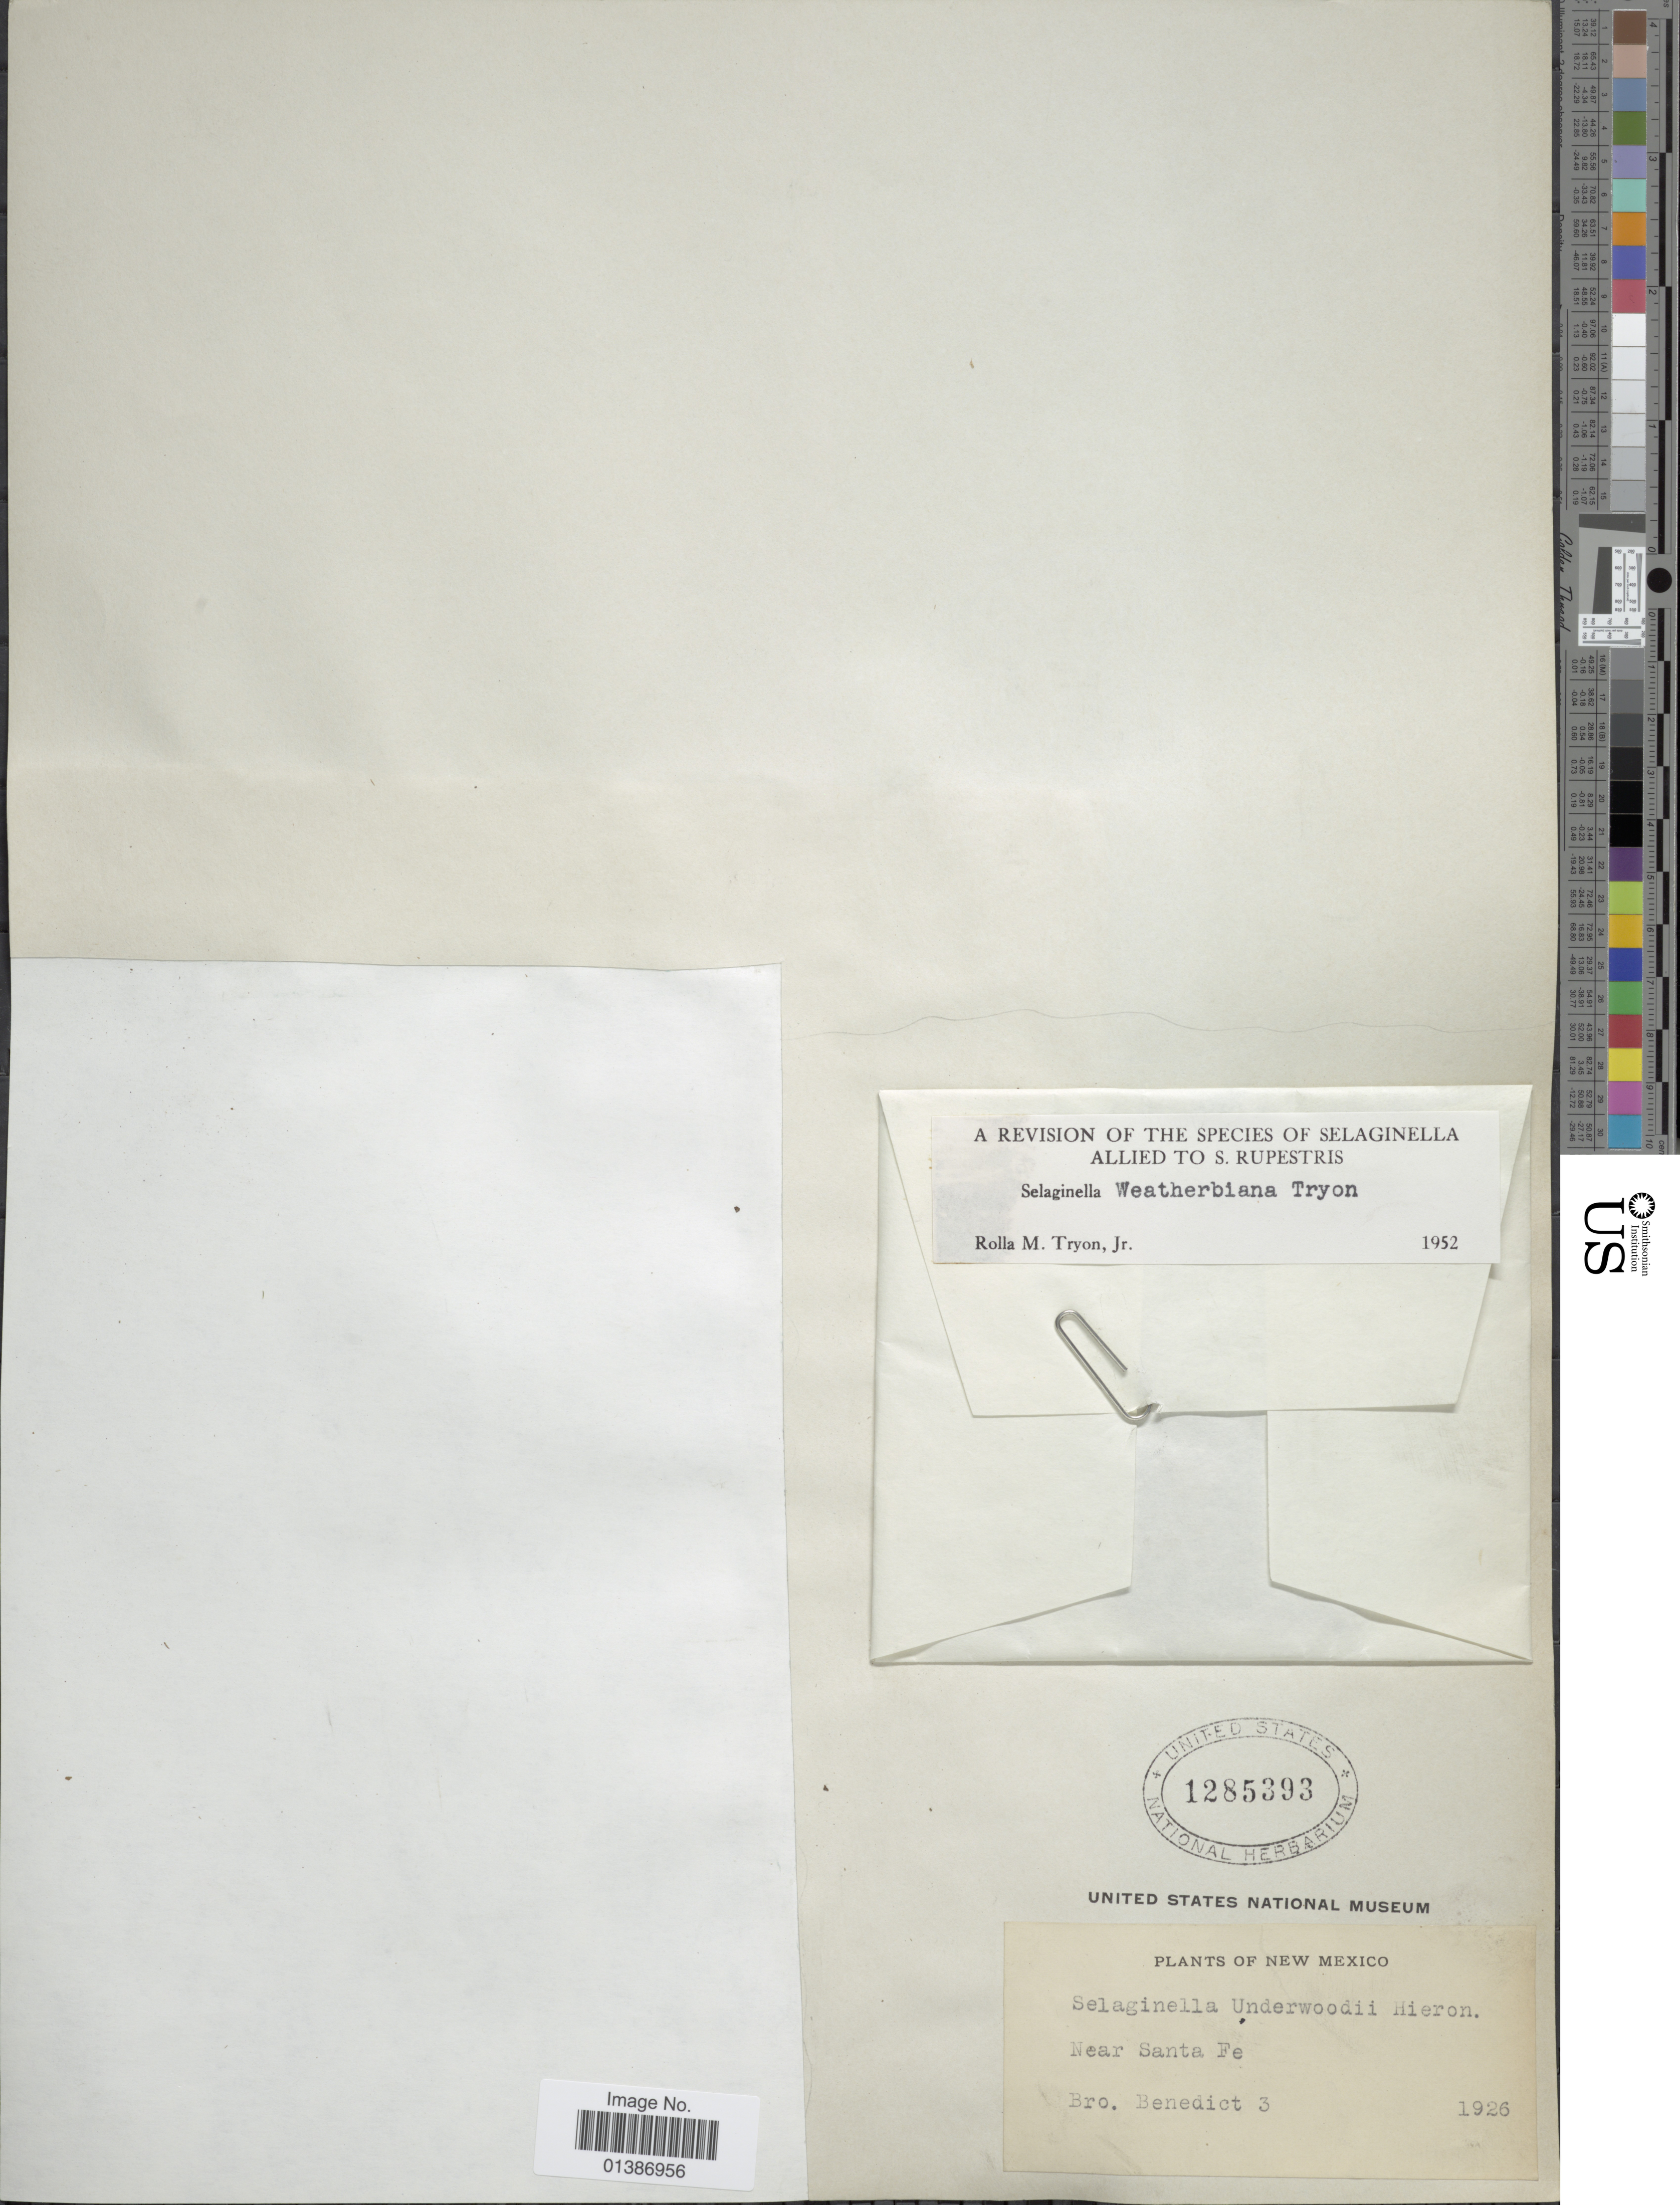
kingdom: Plantae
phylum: Tracheophyta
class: Lycopodiopsida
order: Selaginellales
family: Selaginellaceae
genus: Selaginella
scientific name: Selaginella weatherbiana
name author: R.M. Tryon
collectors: Bro. Benedict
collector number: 3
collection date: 1926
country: United States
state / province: New Mexico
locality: Near Santa Fe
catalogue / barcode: US 1285393